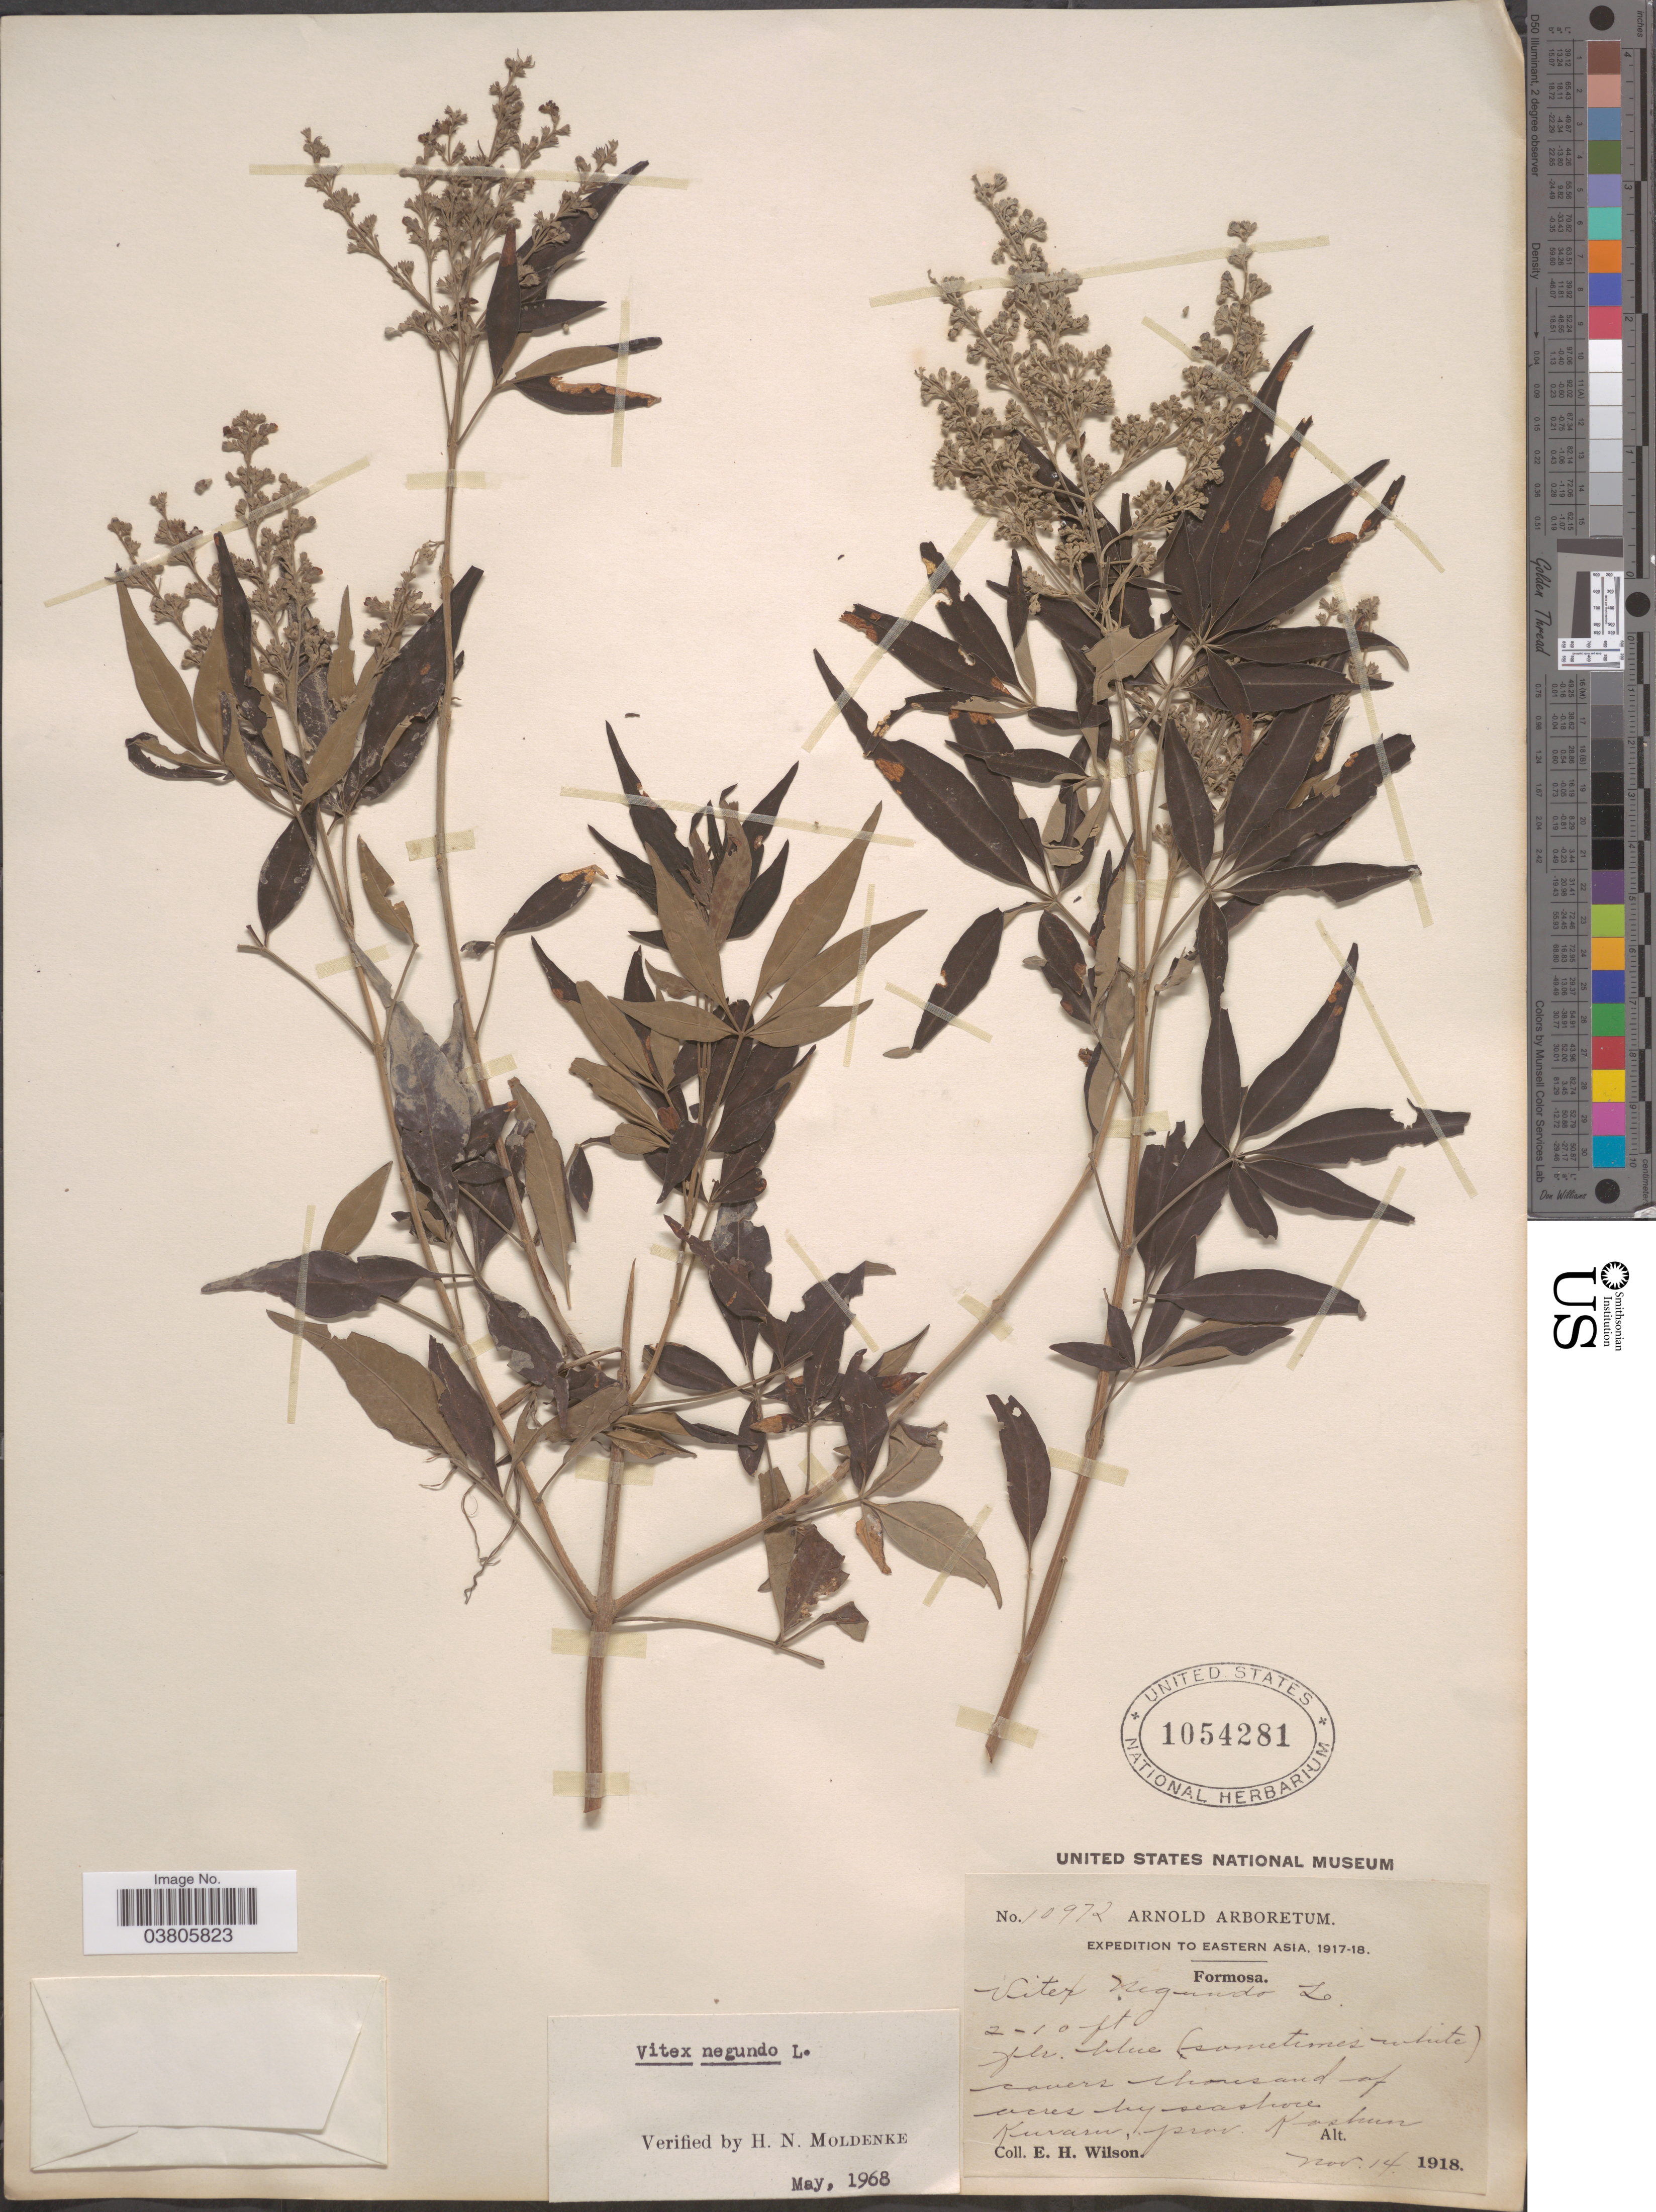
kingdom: Plantae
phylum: Tracheophyta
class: Magnoliopsida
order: Lamiales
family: Lamiaceae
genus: Vitex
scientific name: Vitex negundo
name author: L.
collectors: E. Wilson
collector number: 10972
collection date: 1918-11-14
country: Taiwan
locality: Eastern Asia. Formosa. Kuraru, prov. Koshun.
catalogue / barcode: US 1054281